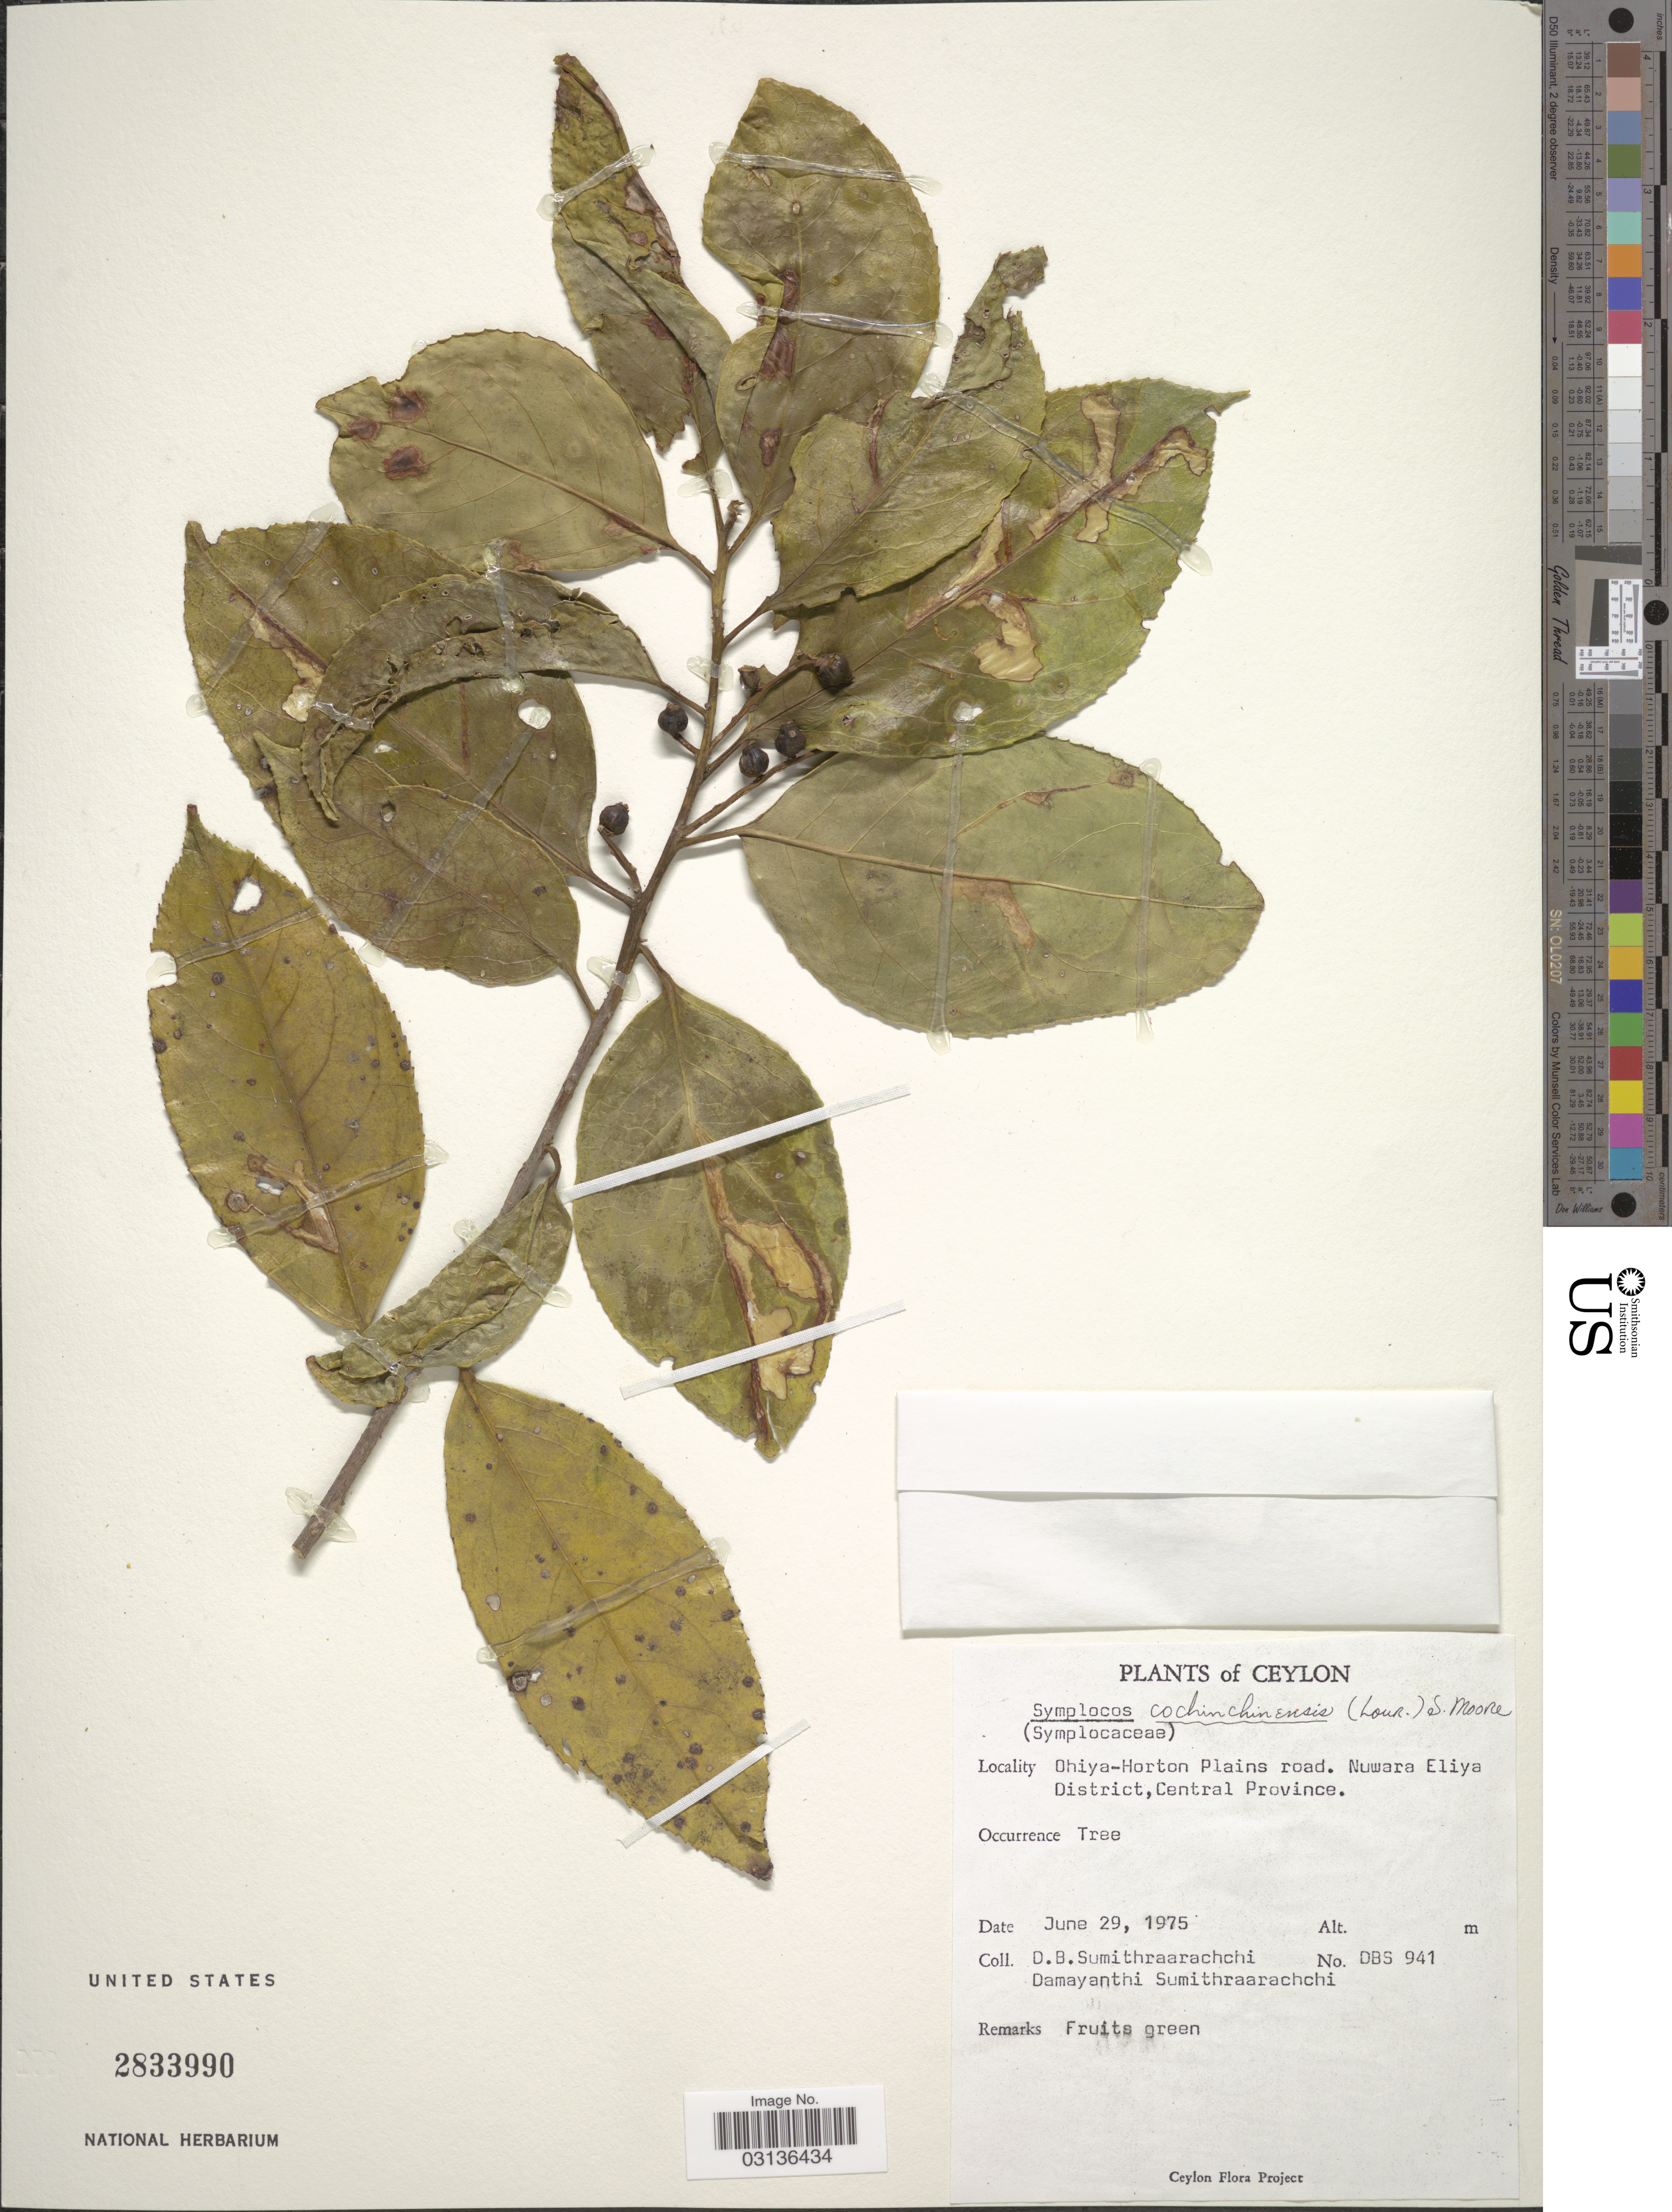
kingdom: Plantae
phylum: Tracheophyta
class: Magnoliopsida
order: Ericales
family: Symplocaceae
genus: Symplocos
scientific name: Symplocos cochinchinensis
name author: (Lour.) S. Moore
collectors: D. B. Sumithraarachchi & D. Sumithraarachchi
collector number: DBS941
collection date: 1975-06-29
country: Sri Lanka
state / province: Central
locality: Ceylon. Ohiya-Horton Plains road. Nuwara Eliya District.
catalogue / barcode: US 2833990